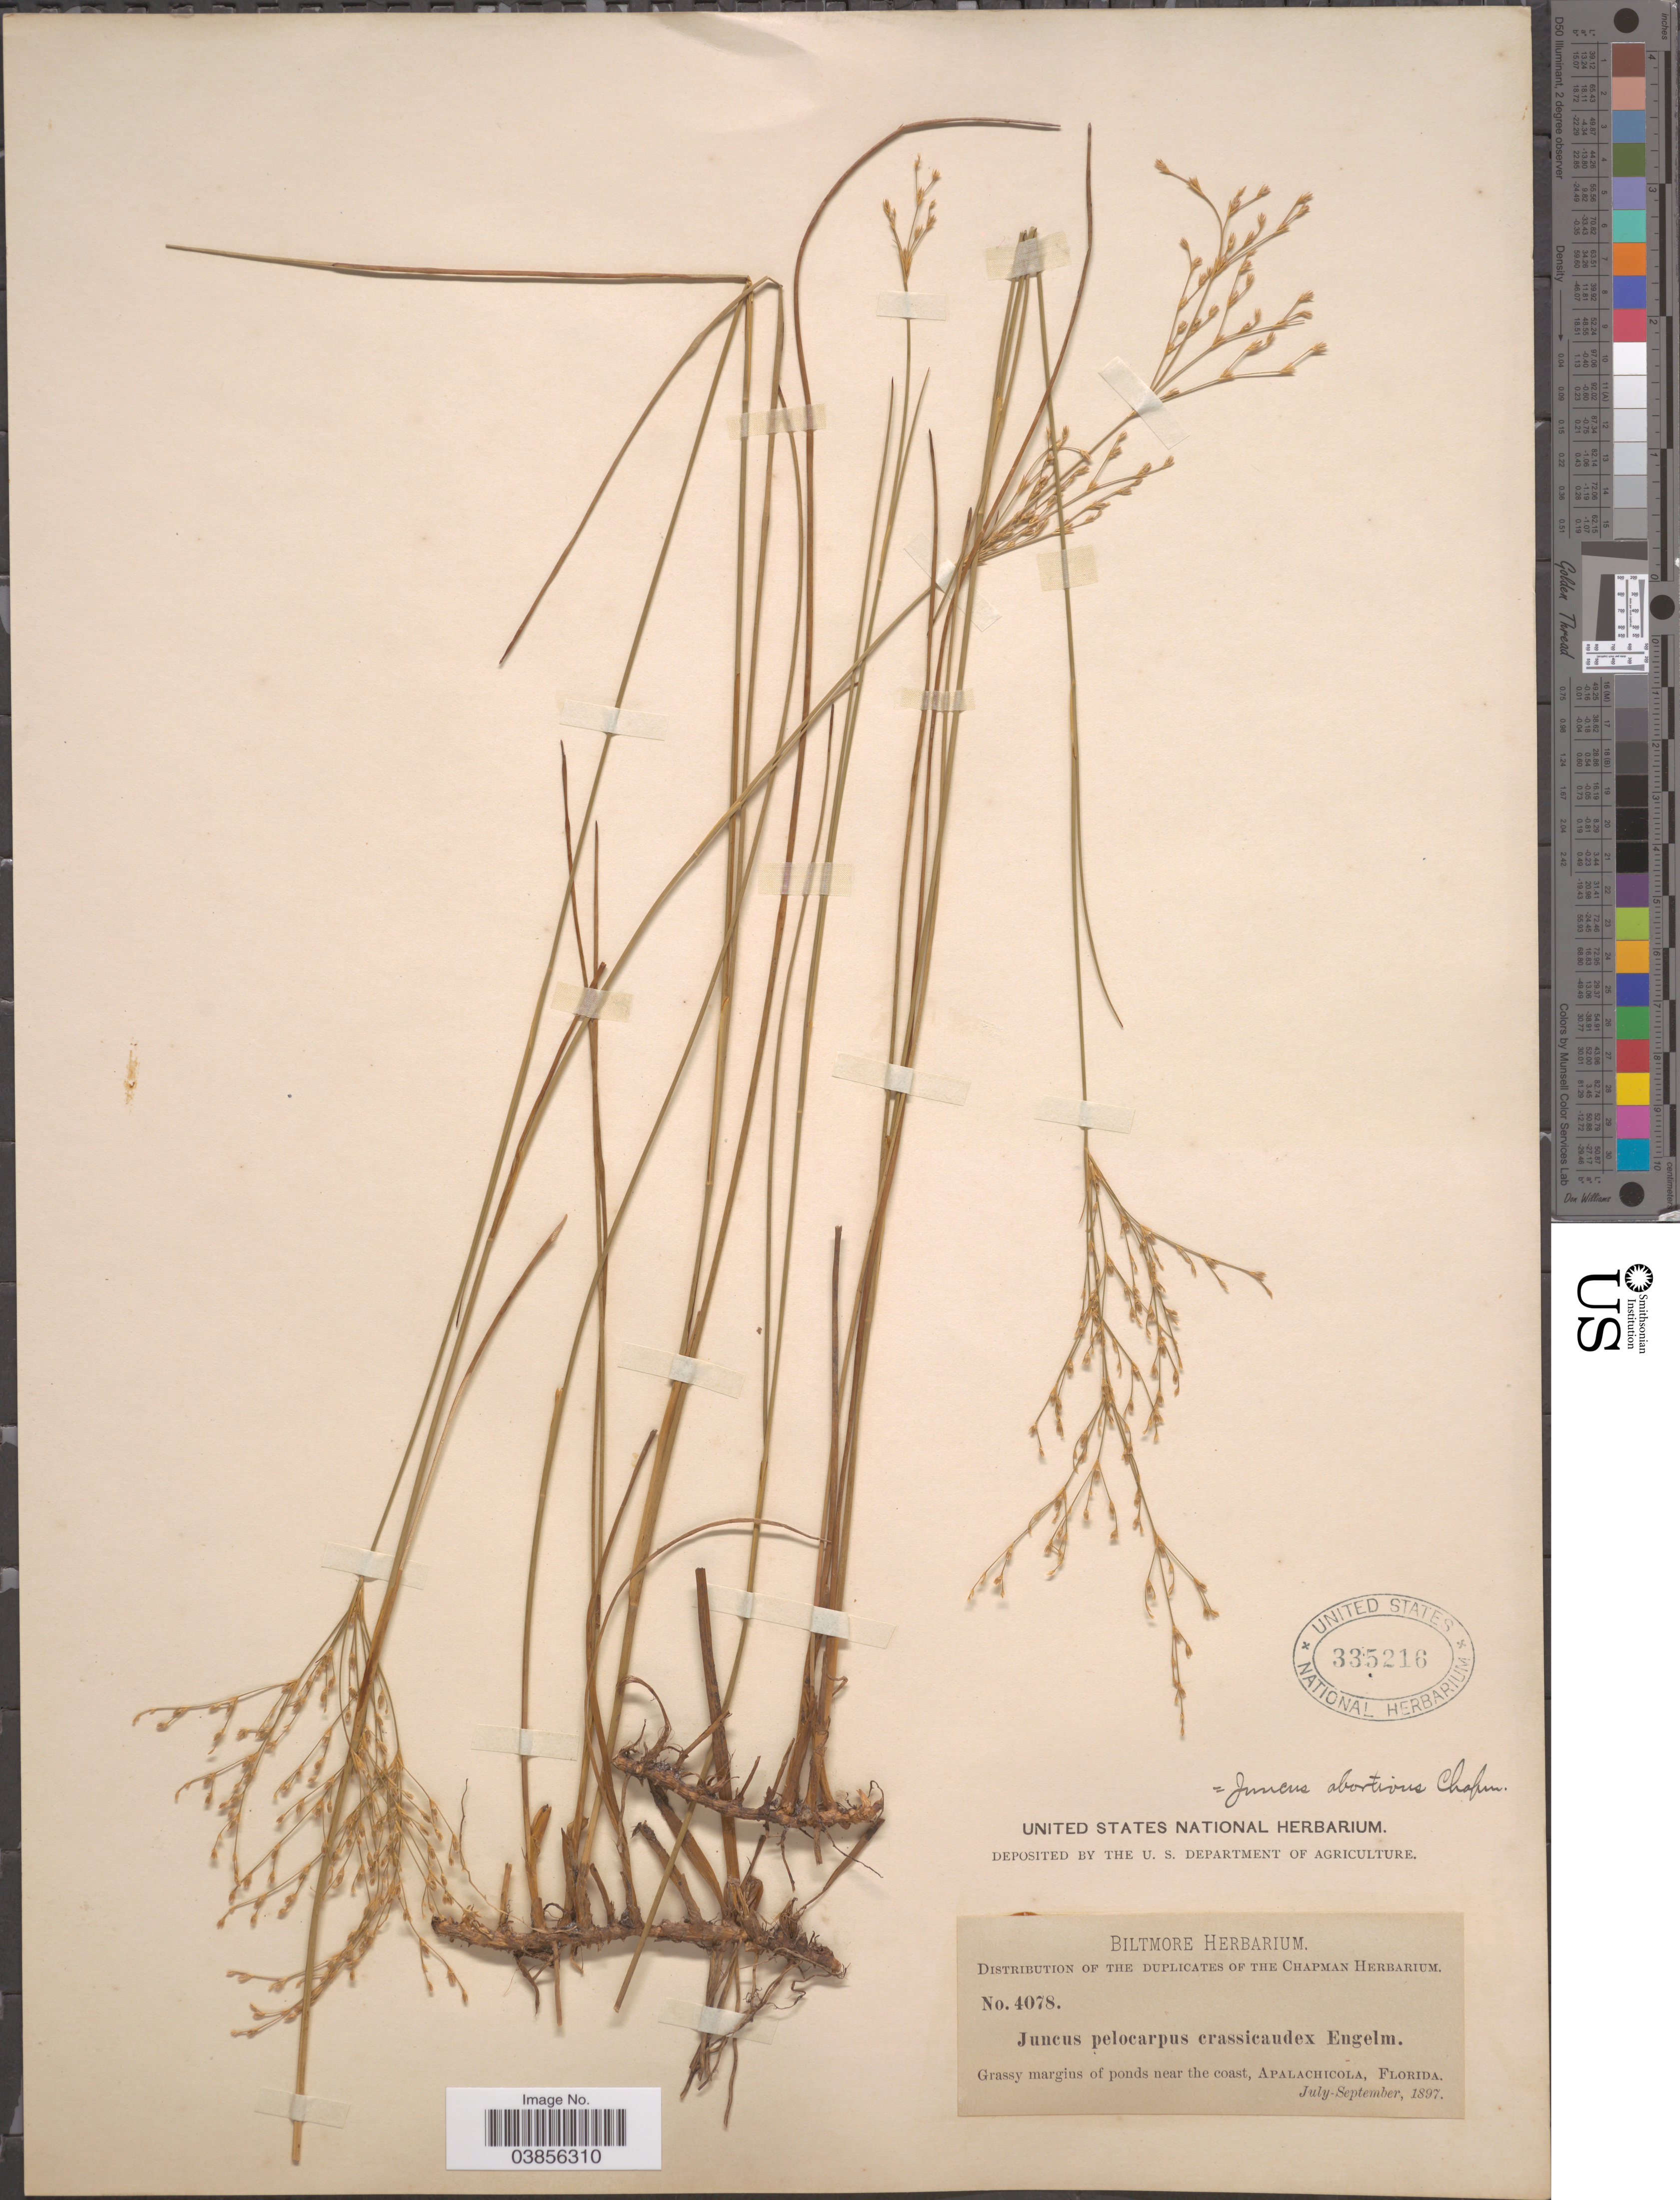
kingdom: Plantae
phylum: Tracheophyta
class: Liliopsida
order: Poales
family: Juncaceae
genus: Juncus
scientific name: Juncus pelocarpus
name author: E. Mey.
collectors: ex herb. Biltmore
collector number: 4078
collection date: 1897-07/1897-09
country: United States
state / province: Florida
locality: Near the coast, Apalachicola.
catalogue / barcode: US 335216